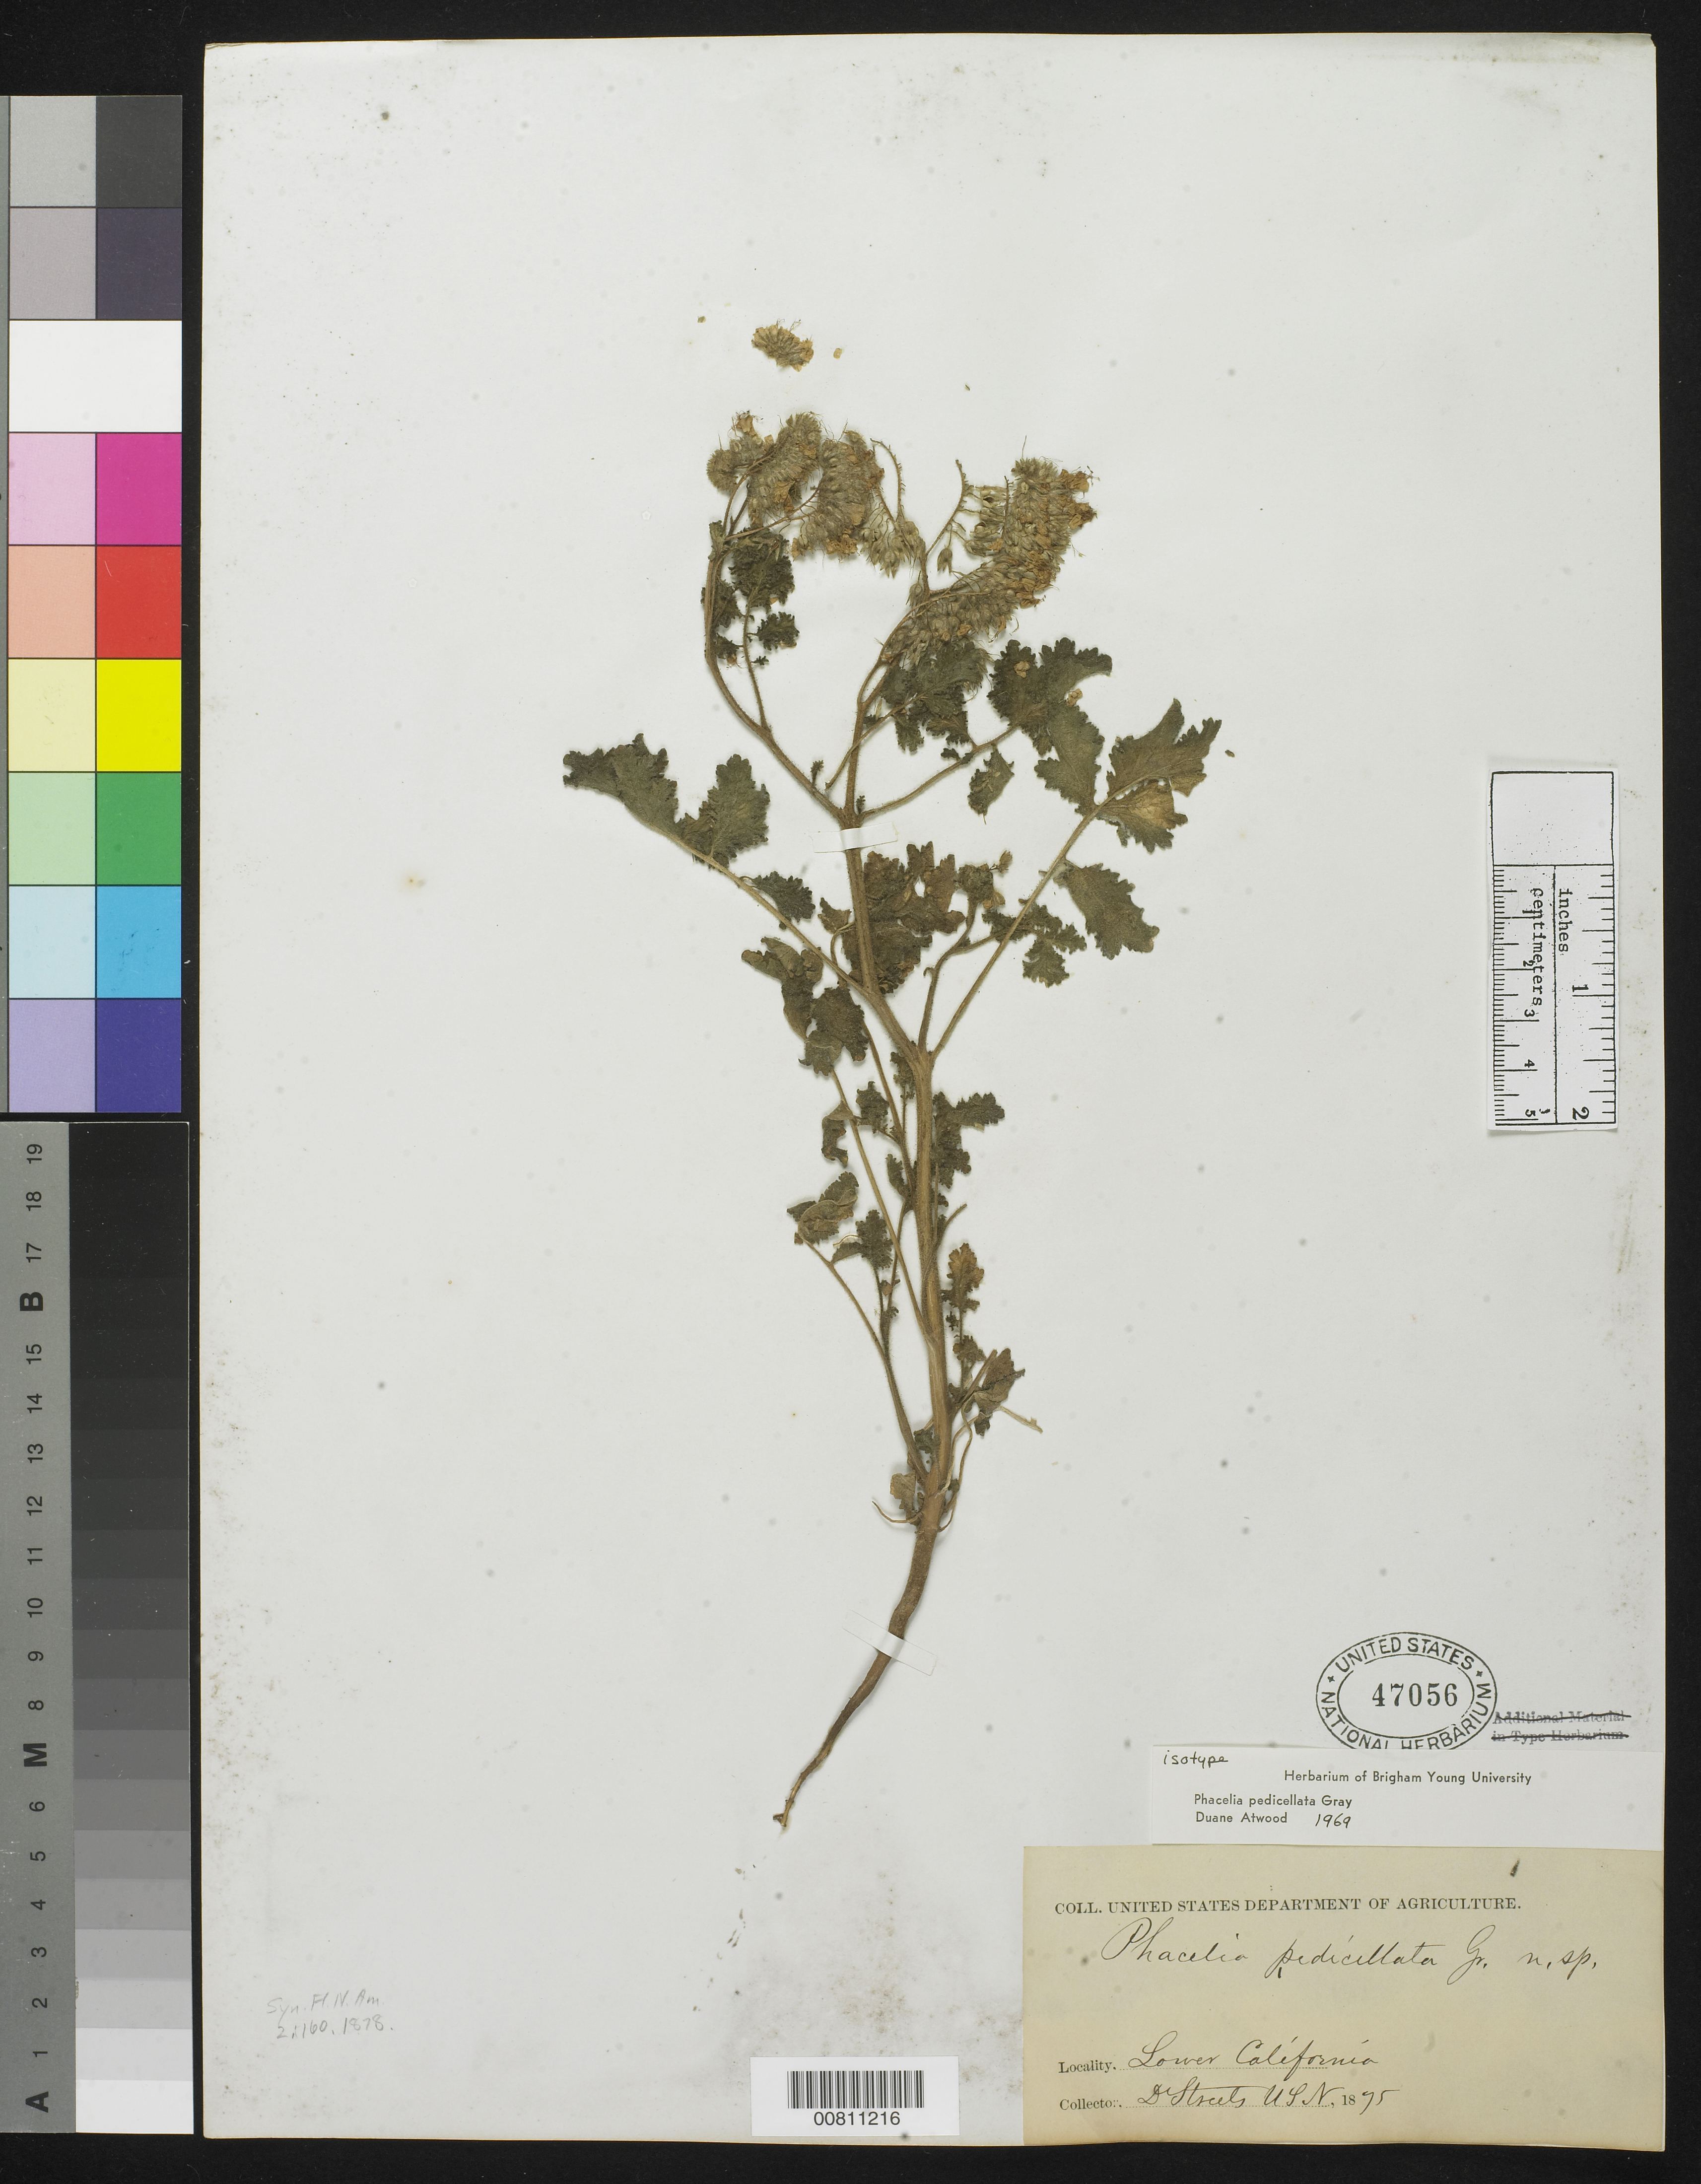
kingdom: Plantae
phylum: Tracheophyta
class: Magnoliopsida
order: Boraginales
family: Hydrophyllaceae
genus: Phacelia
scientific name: Phacelia pedicellata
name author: A. Gray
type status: Isotype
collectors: T. Streets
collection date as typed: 1875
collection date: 1875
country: Mexico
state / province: Baja California Norte / Baja California Sur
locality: Lower California.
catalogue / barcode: US 47056